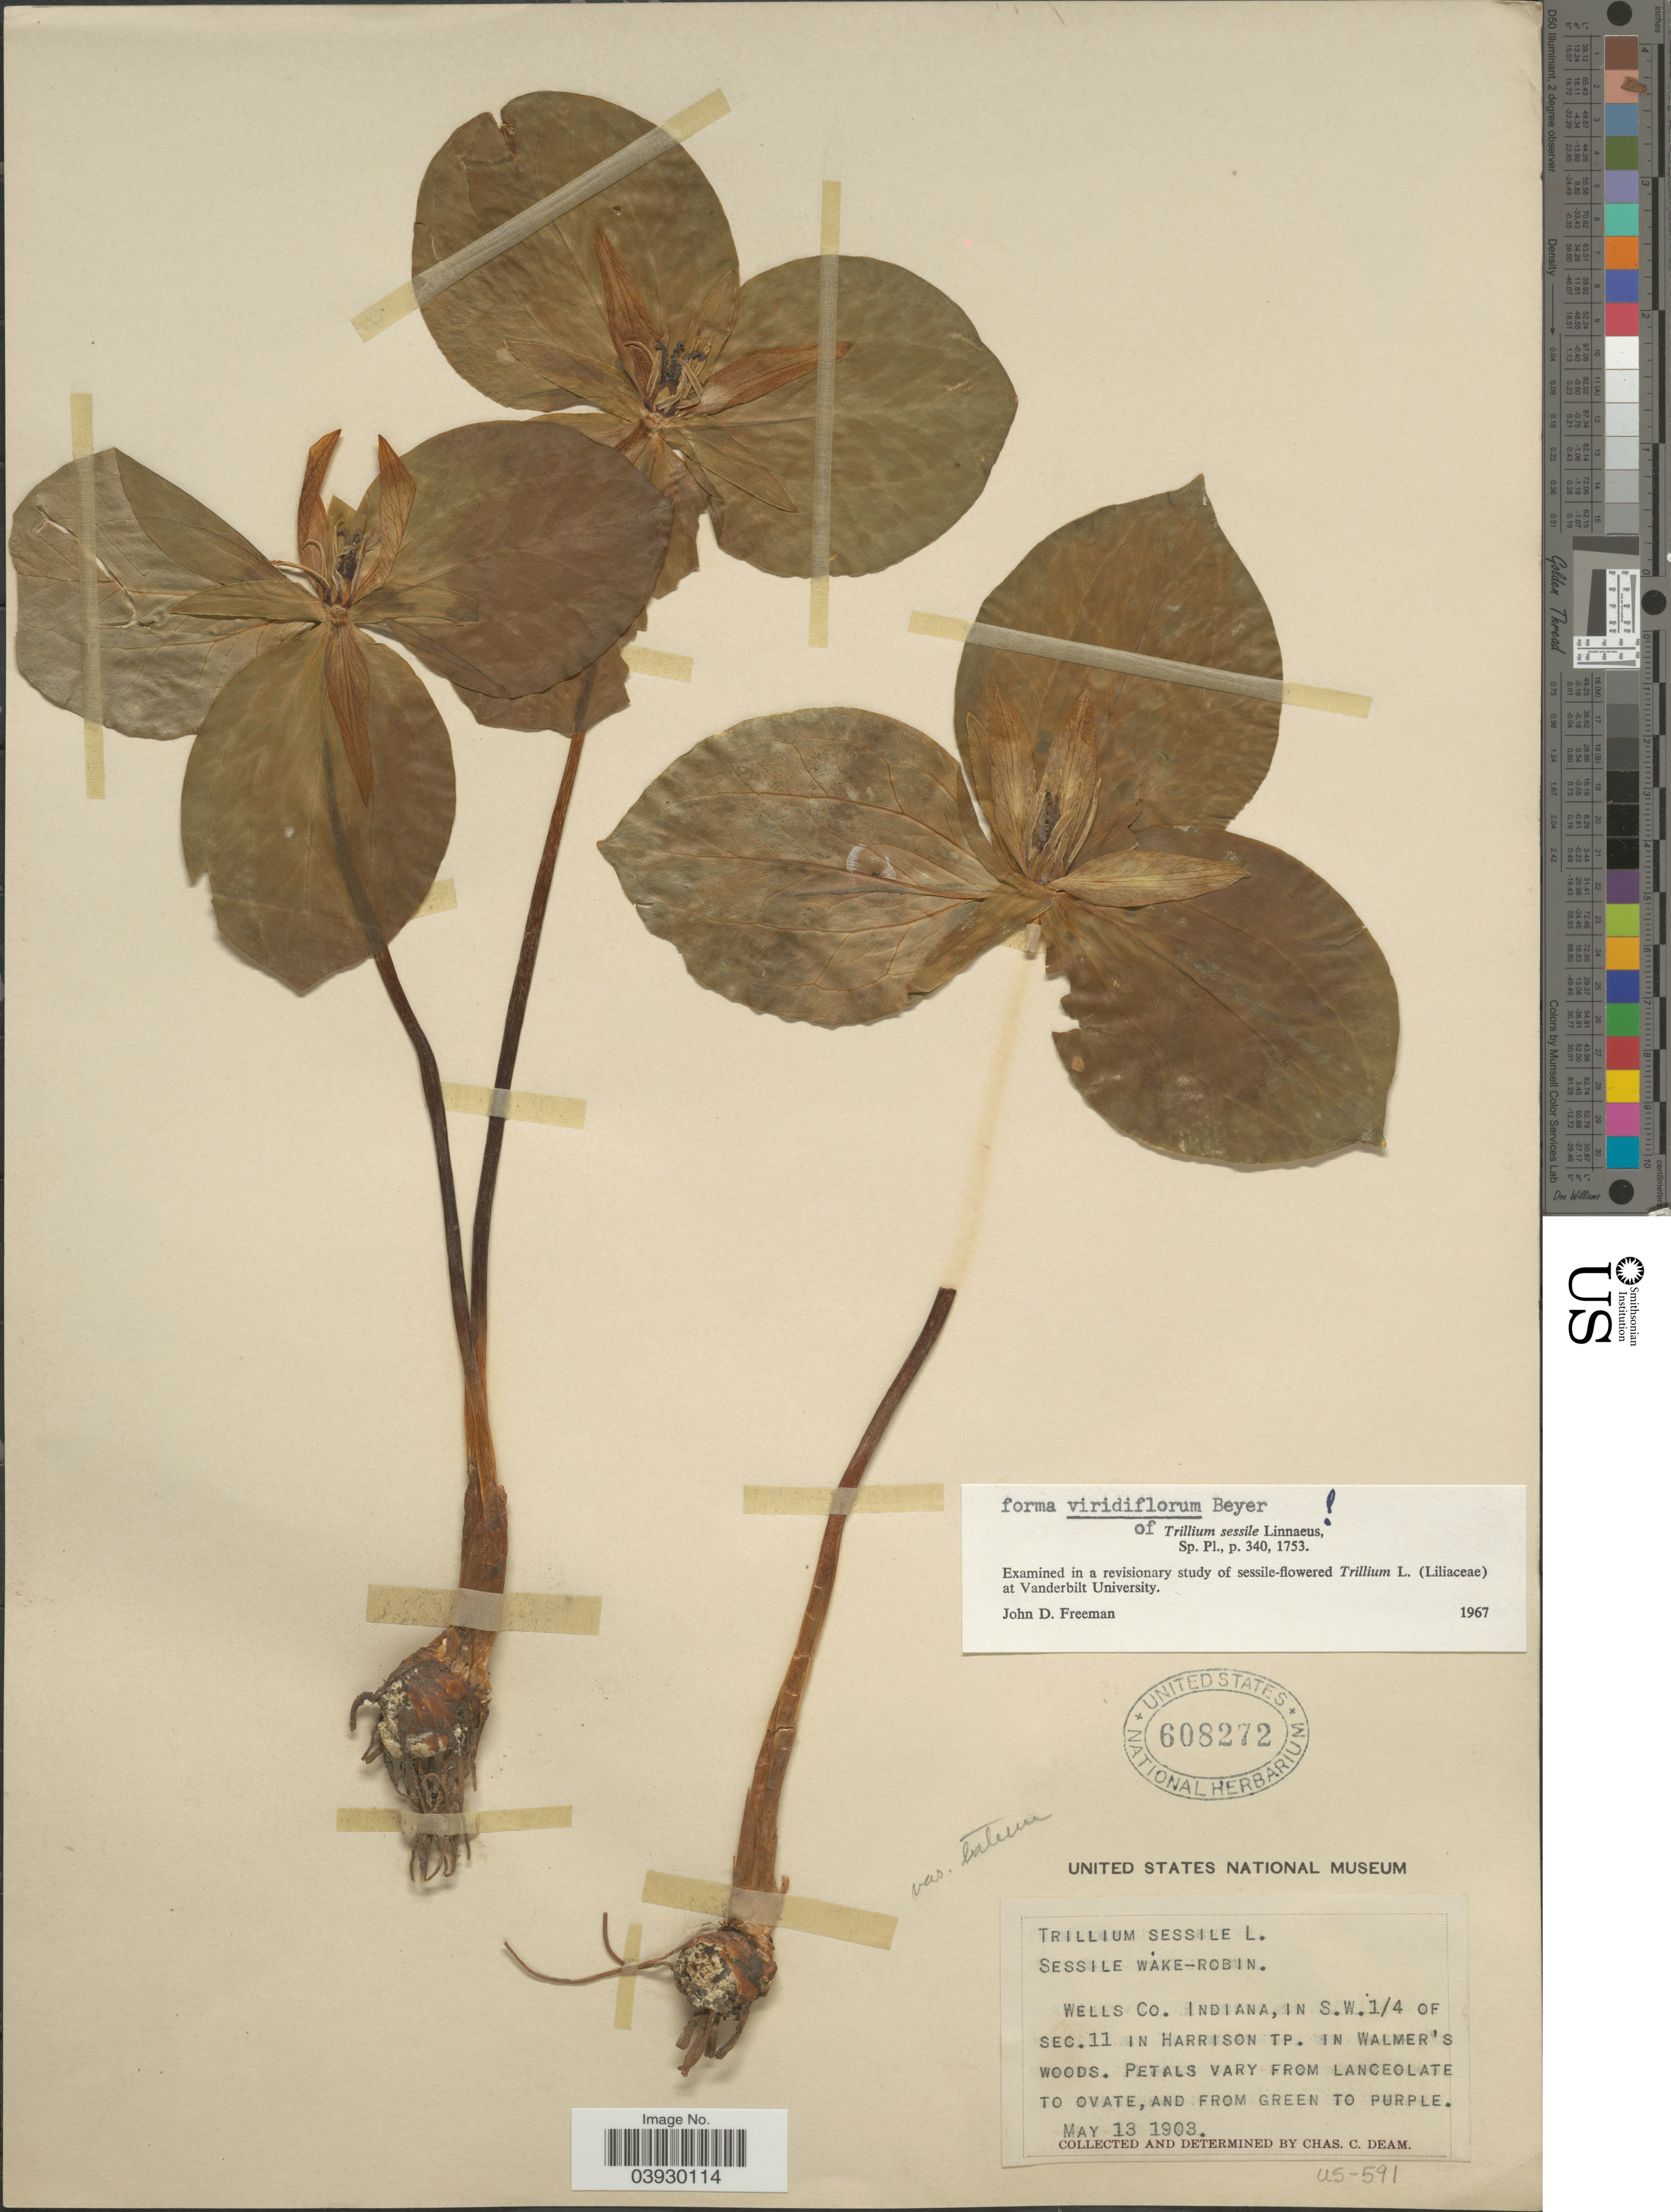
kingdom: Plantae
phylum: Tracheophyta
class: Liliopsida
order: Liliales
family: Melanthiaceae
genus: Trillium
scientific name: Trillium sessile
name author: L.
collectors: C. C. Deam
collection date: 1903-05-13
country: United States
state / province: Indiana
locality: Wells Co. In S.W.1/4 of sec. 11 in Harrison Tp. in Walmer's woods.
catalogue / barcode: US 608272